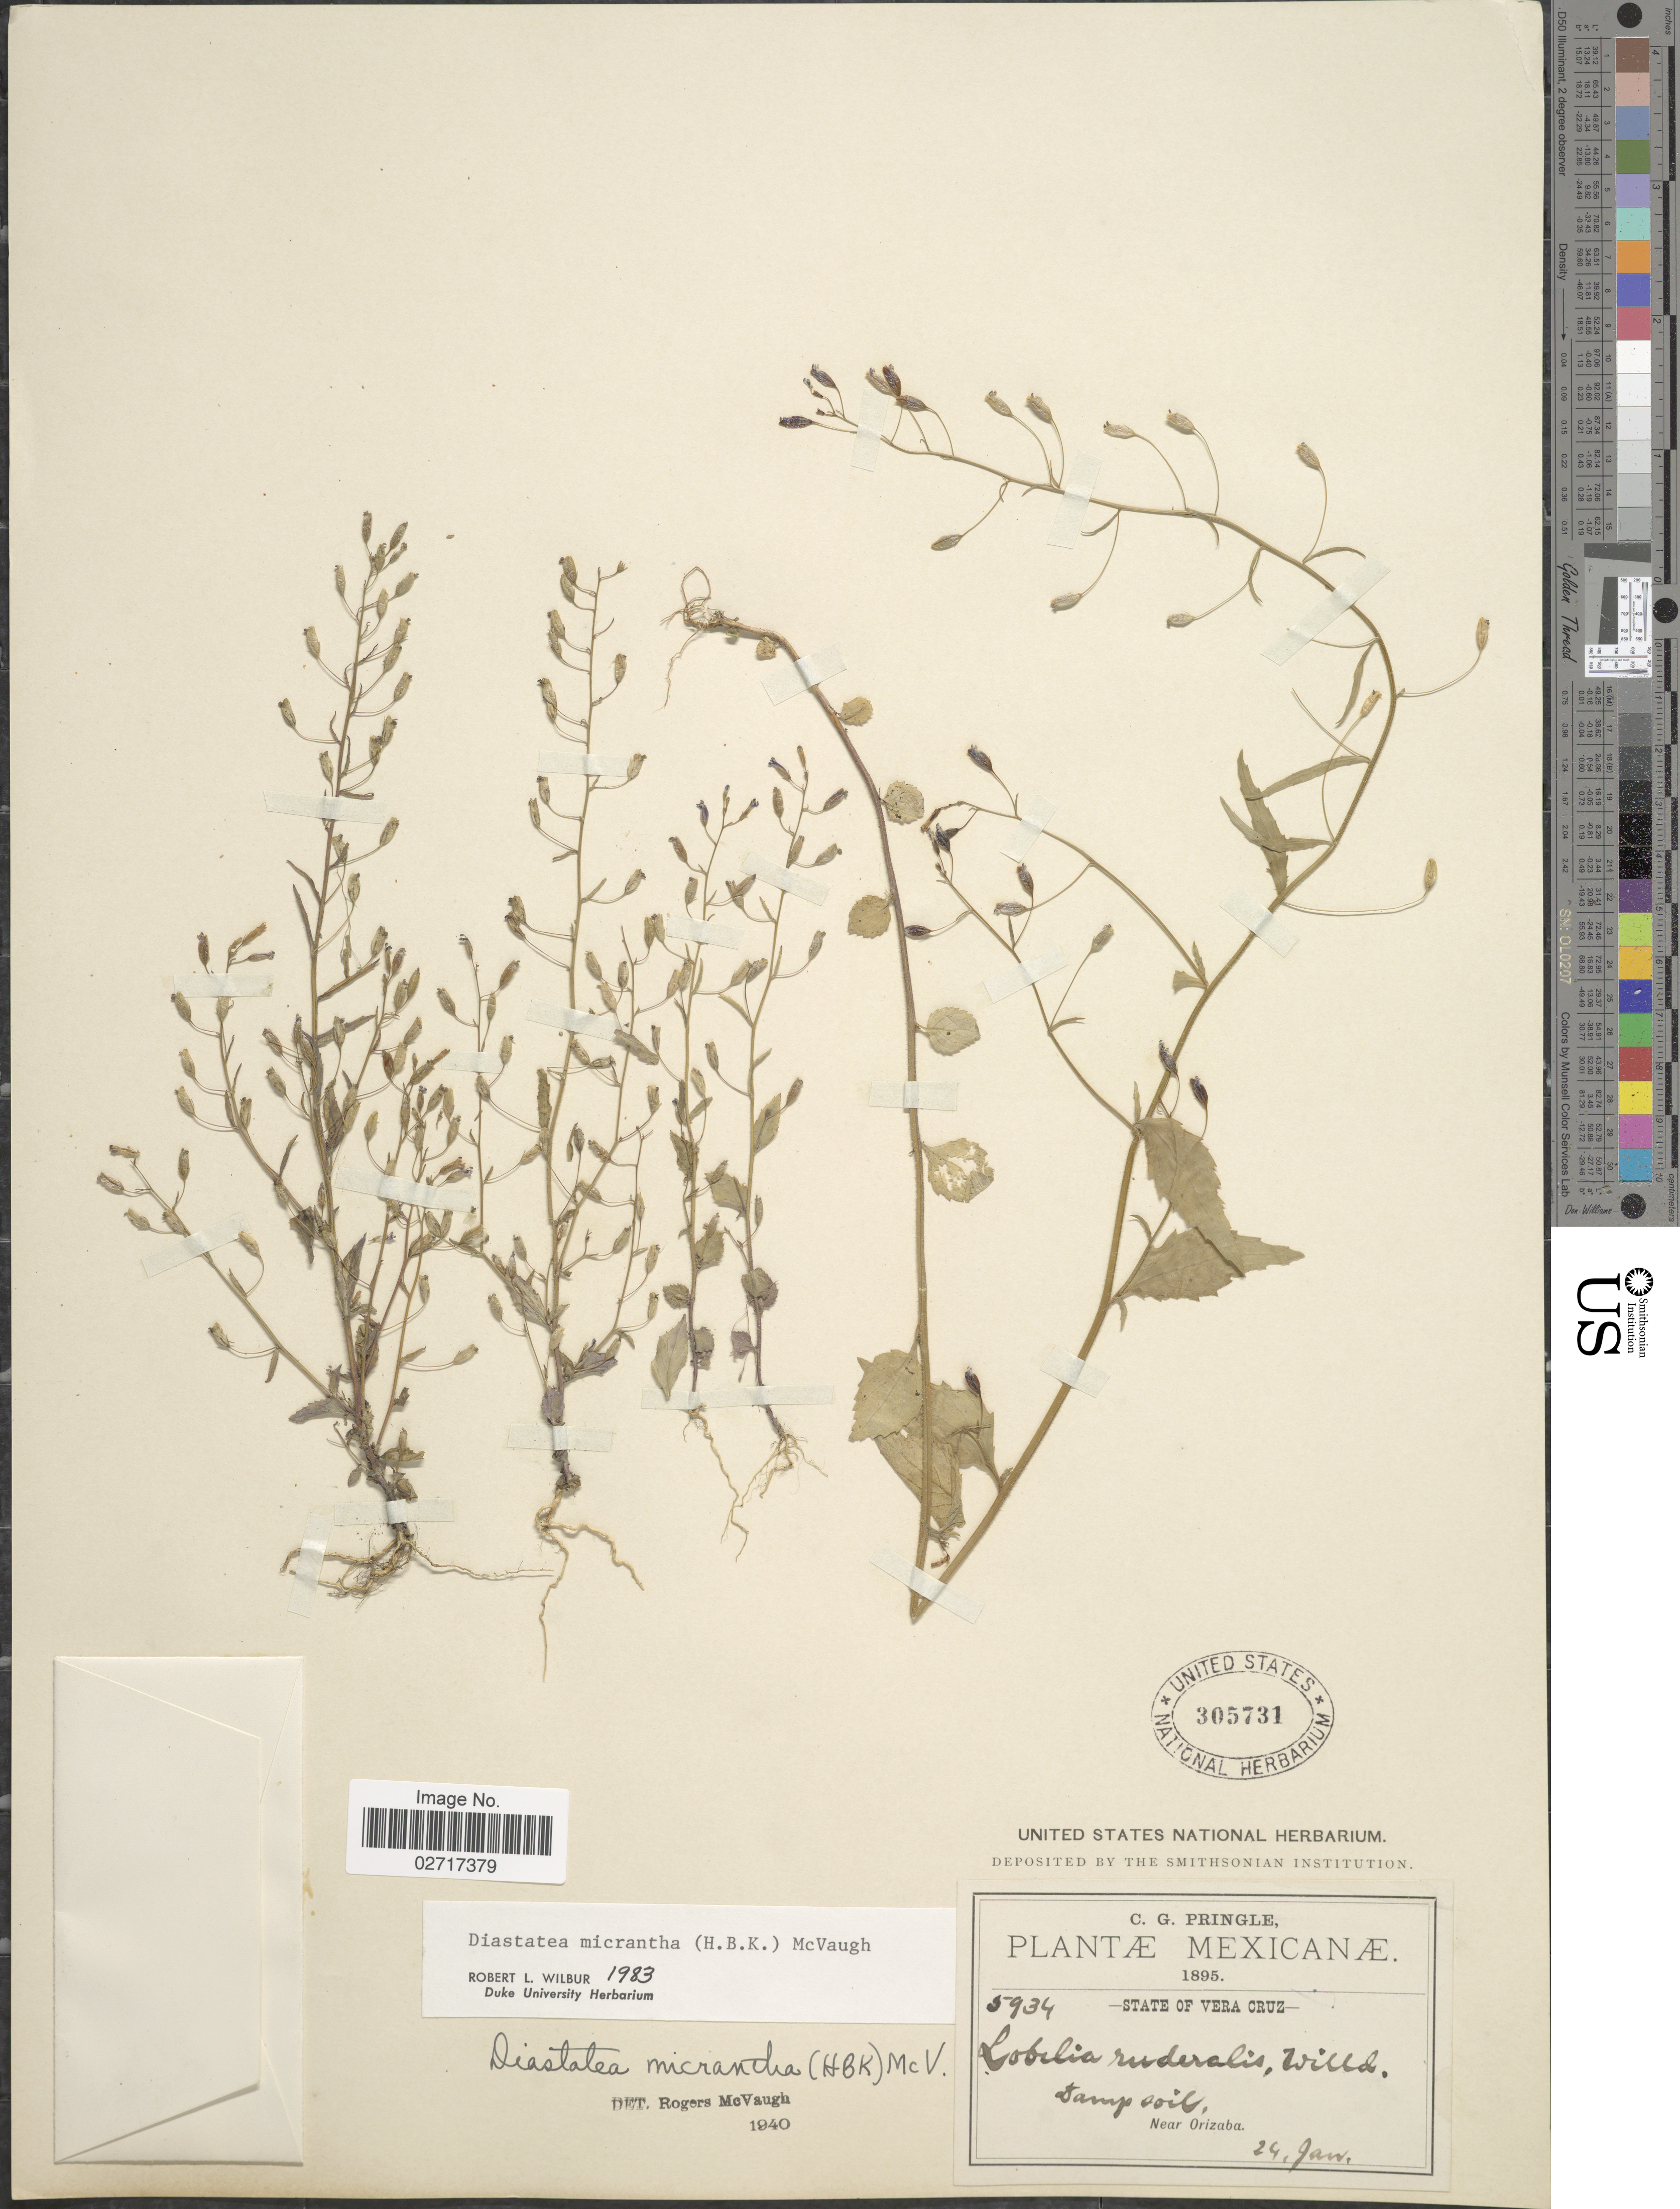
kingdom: Plantae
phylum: Tracheophyta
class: Magnoliopsida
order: Asterales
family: Campanulaceae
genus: Diastatea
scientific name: Diastatea micrantha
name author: (Kunth) McVaugh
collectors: C. G. Pringle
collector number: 5934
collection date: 1895-01-24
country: Mexico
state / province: Veracruz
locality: State of Vera Cruz. Near Orizaba.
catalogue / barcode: US 305731